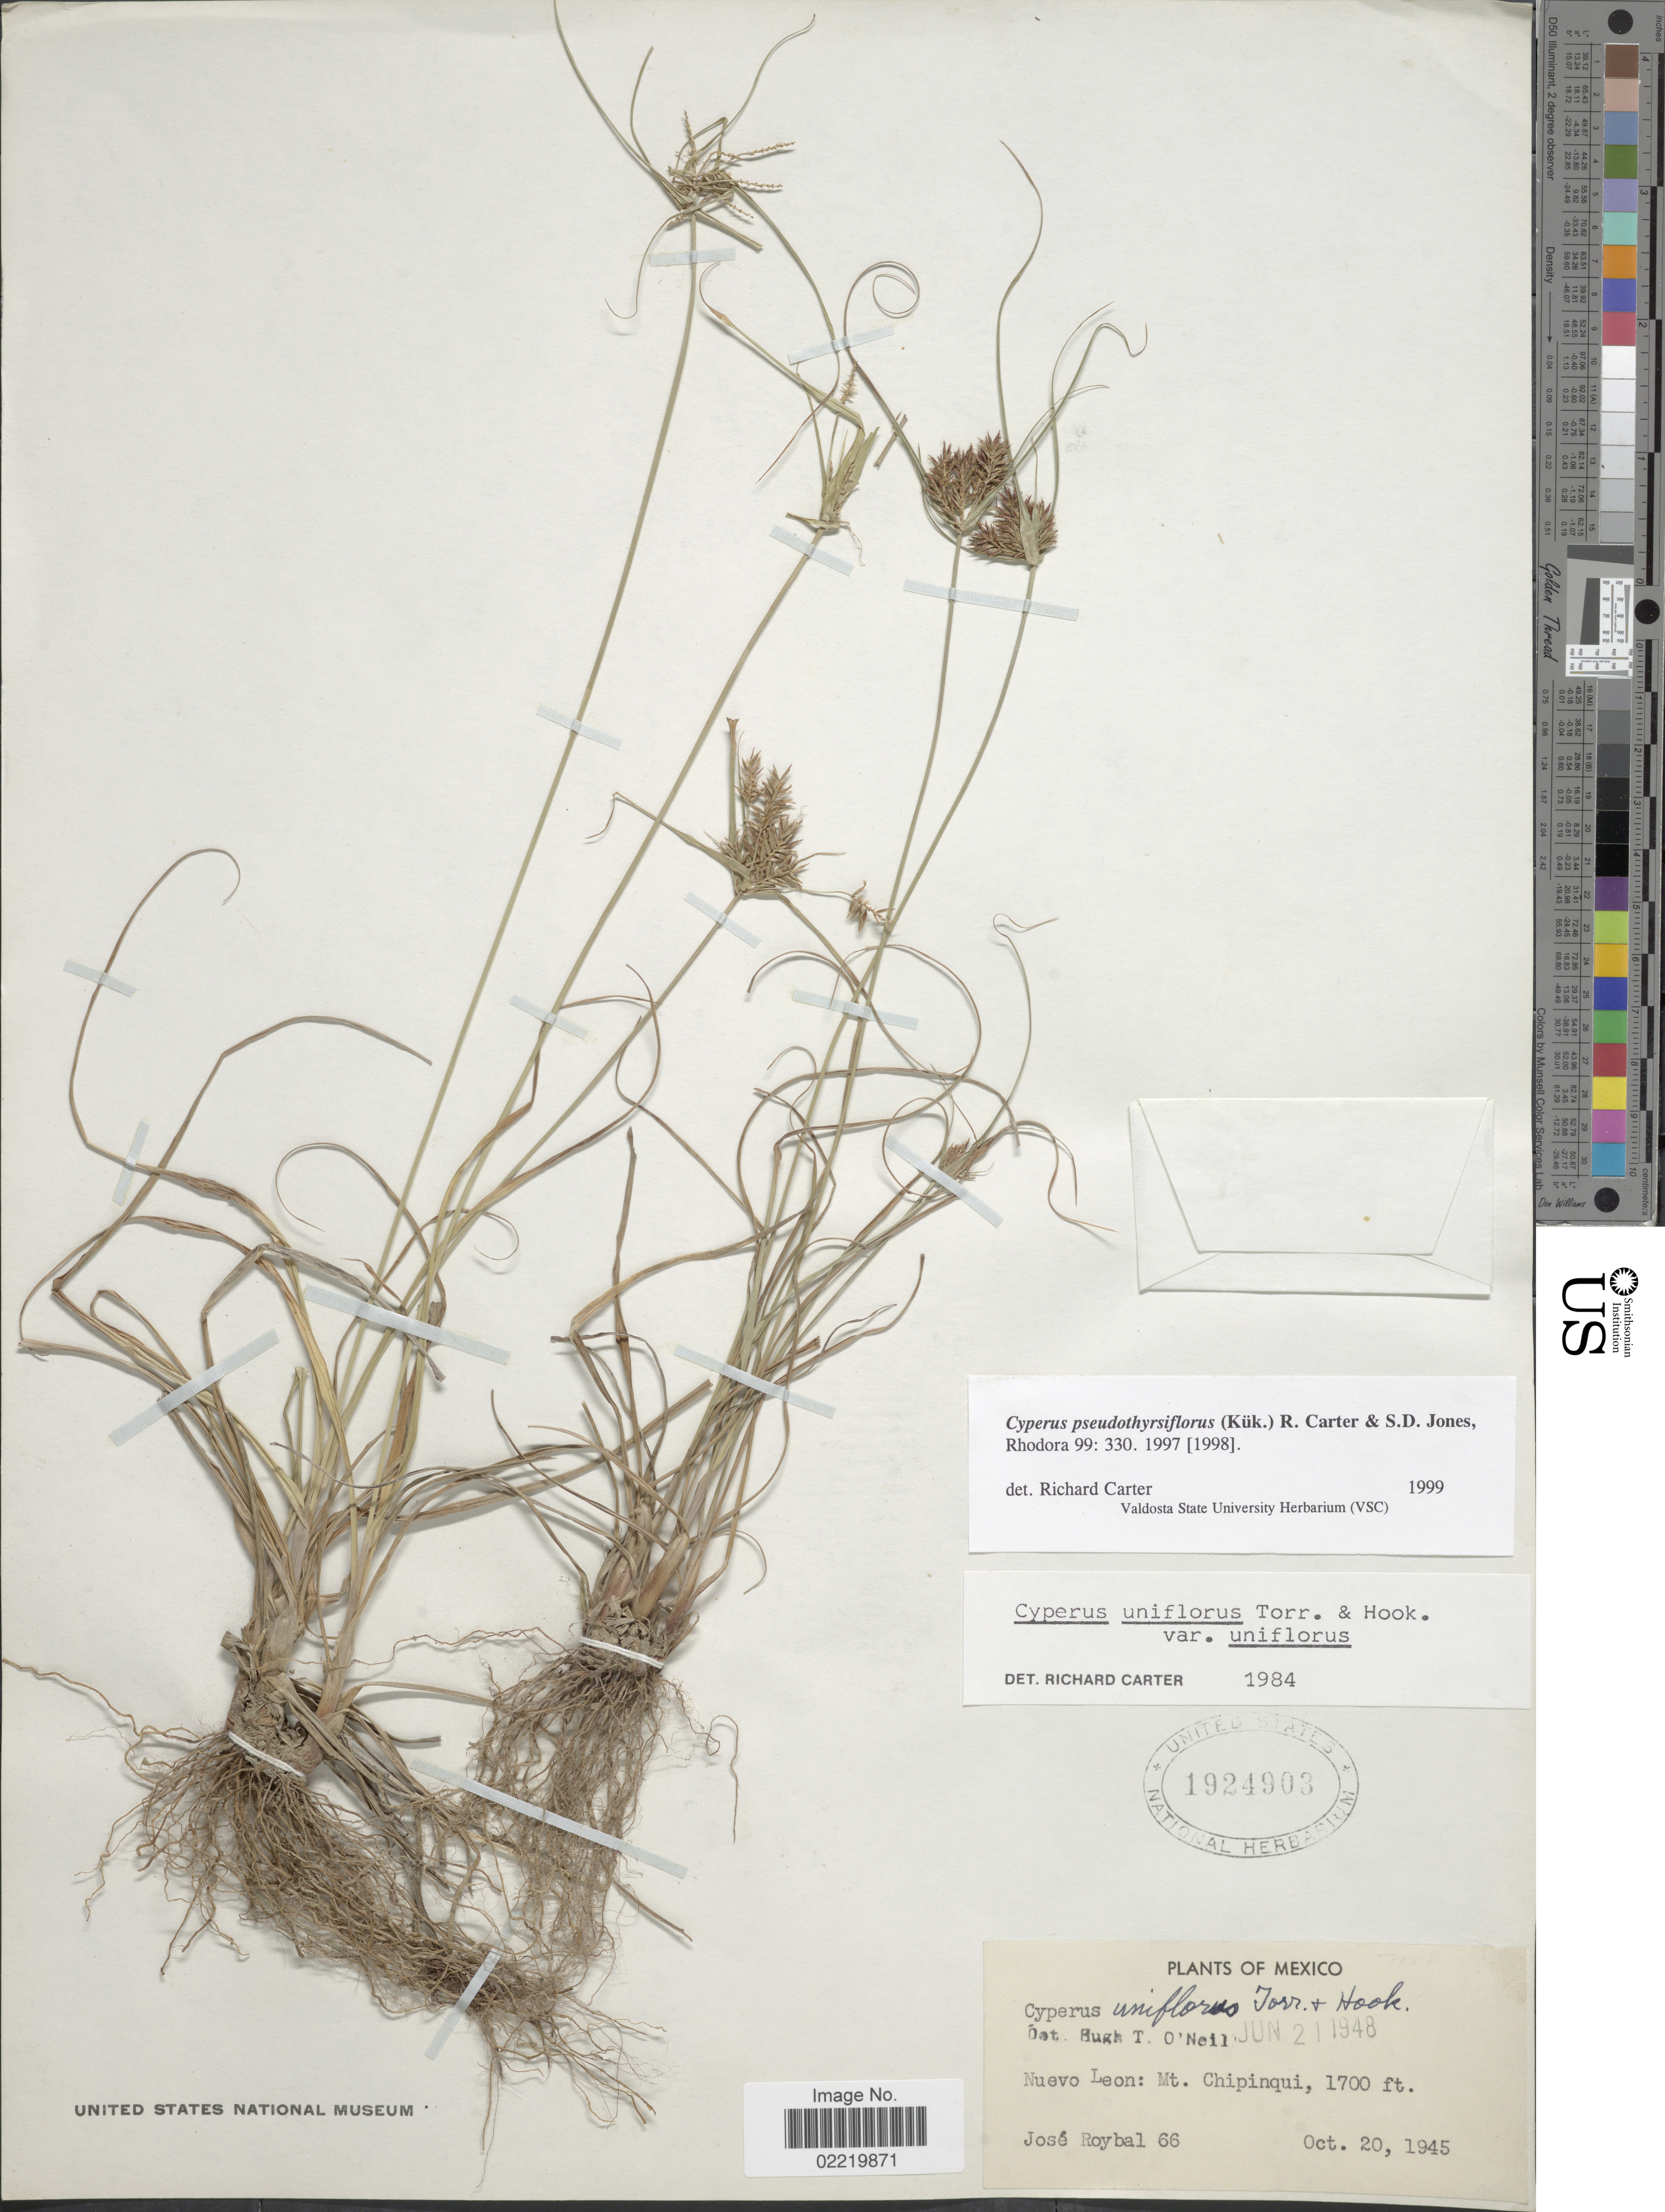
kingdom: Plantae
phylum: Tracheophyta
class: Liliopsida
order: Poales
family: Cyperaceae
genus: Cyperus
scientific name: Cyperus pseudothyrsiflorus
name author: (Kük.) R. Carter & S.D. Jones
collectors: J. Roybal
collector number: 66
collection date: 1945-10-20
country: Mexico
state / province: Nuevo León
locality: Mt. Chipinqui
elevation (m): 518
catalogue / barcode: US 1924903